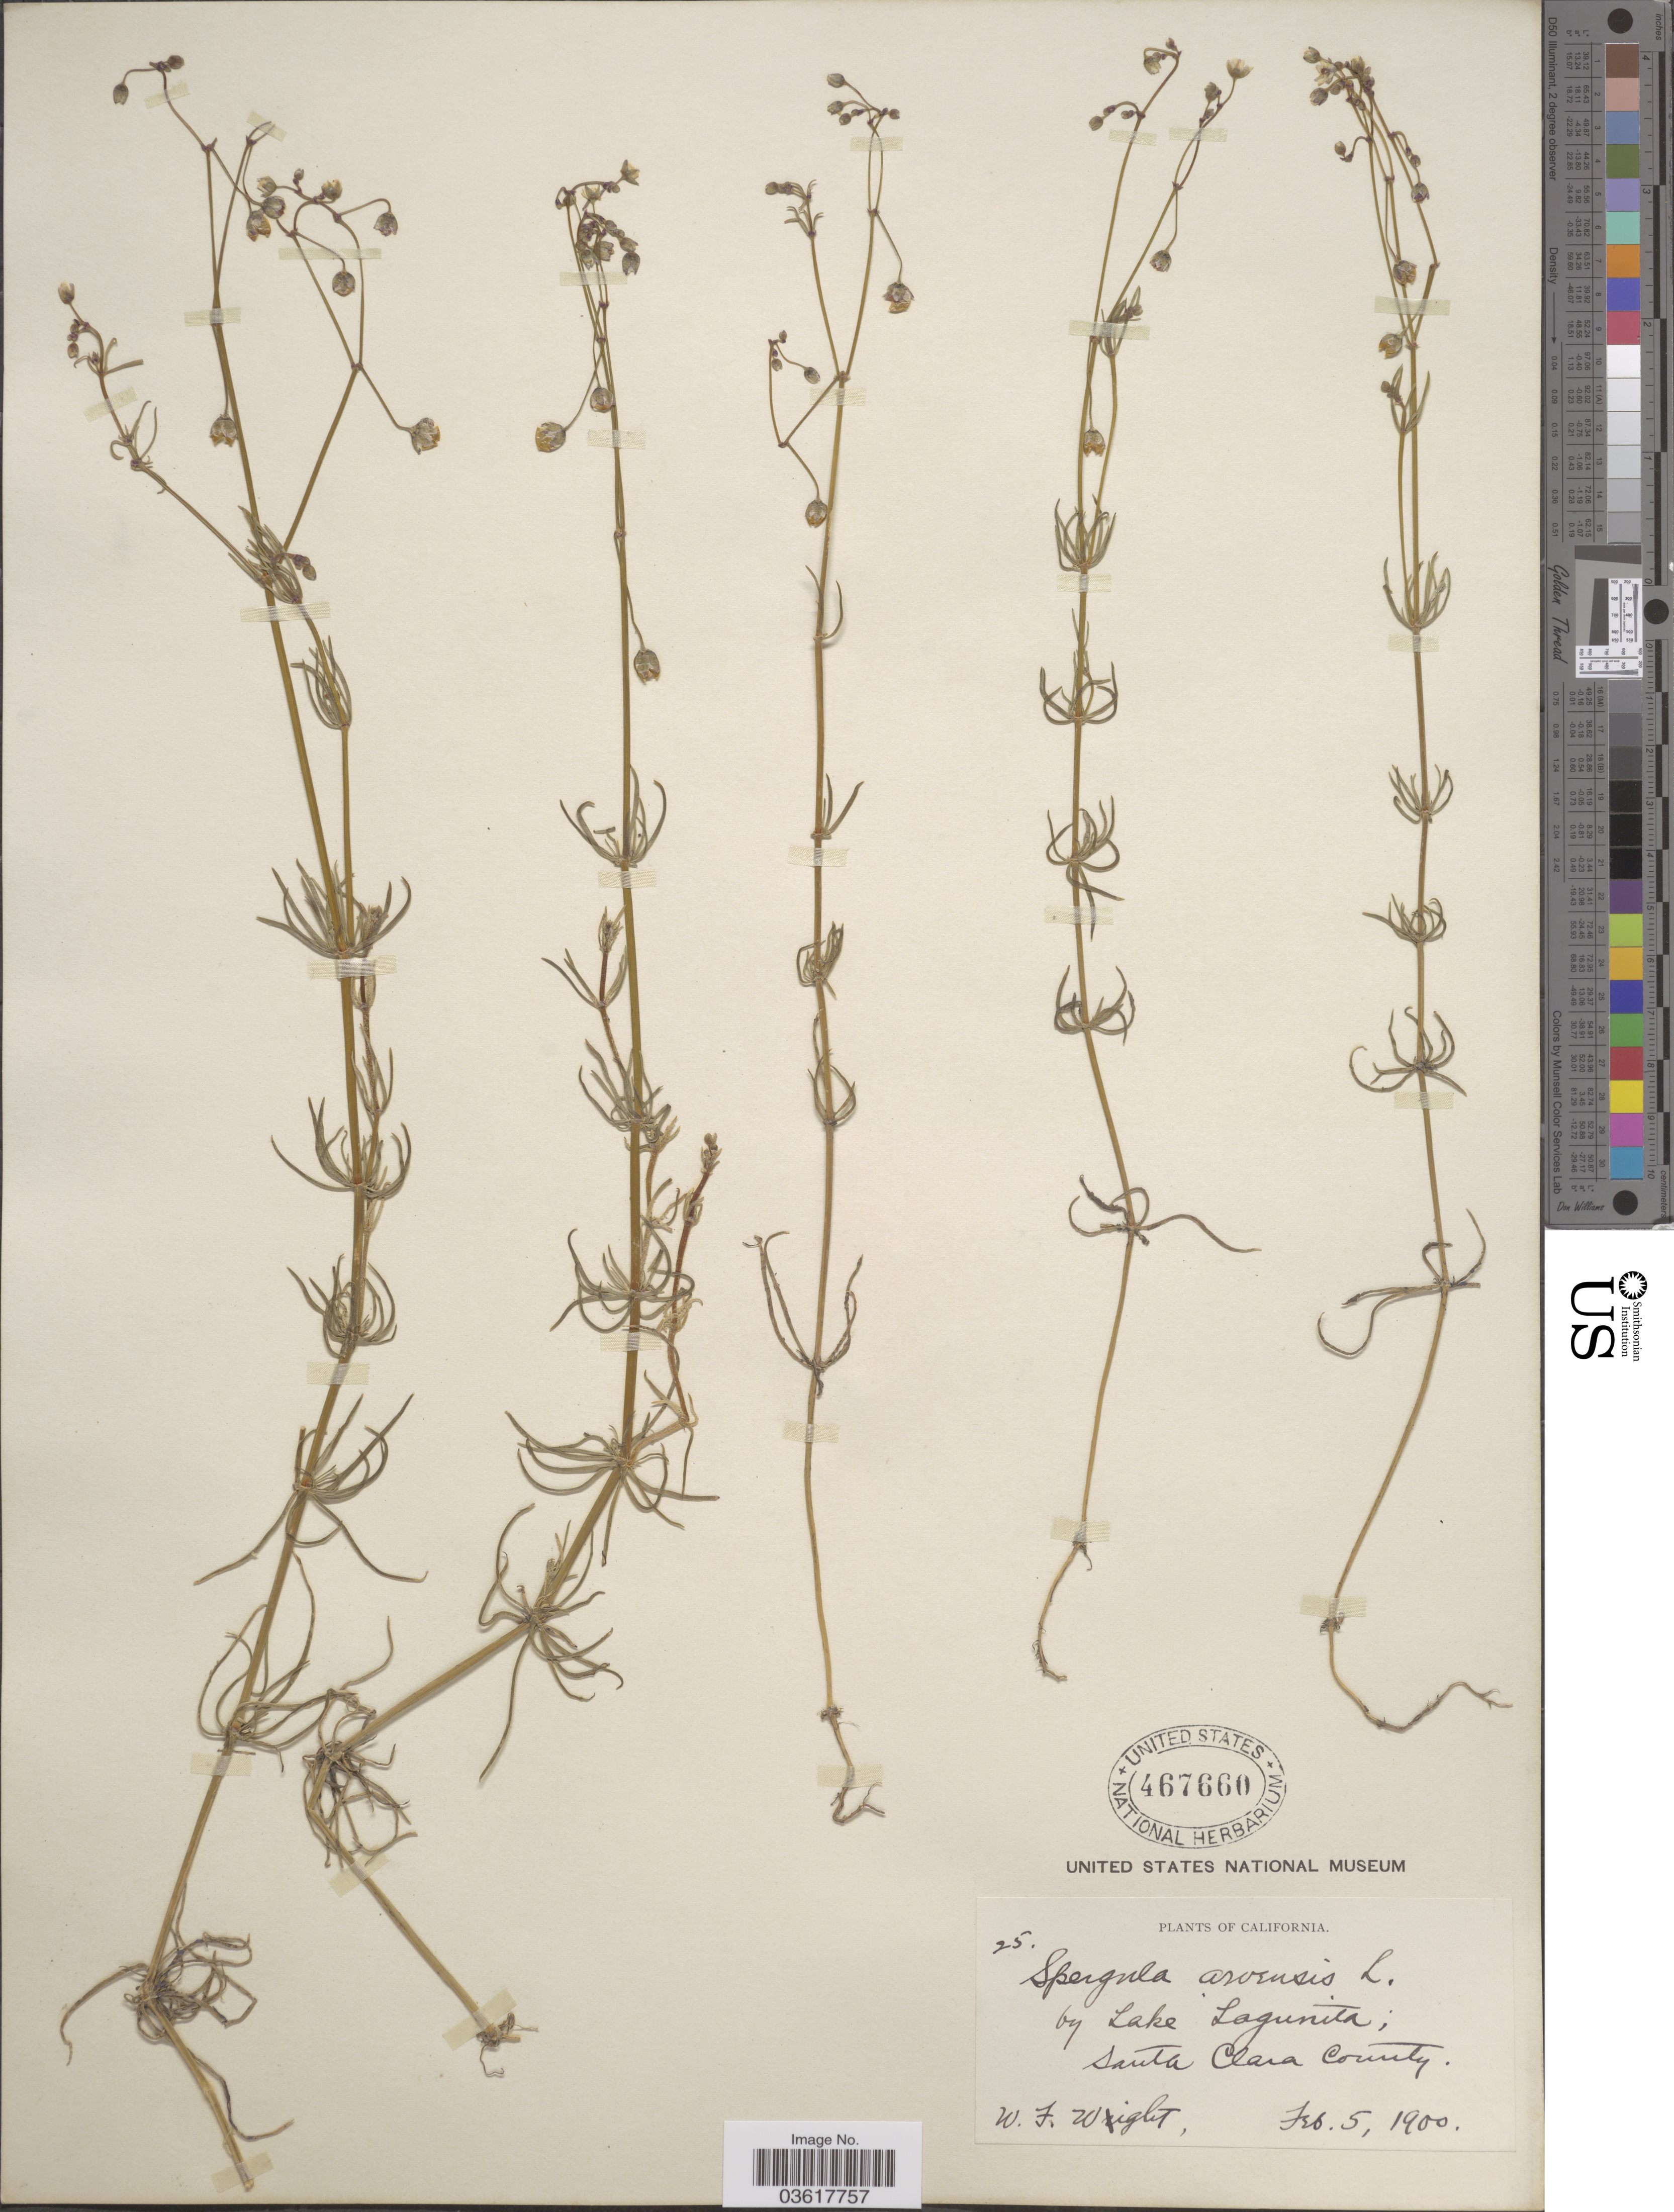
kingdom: Plantae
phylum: Tracheophyta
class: Magnoliopsida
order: Caryophyllales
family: Caryophyllaceae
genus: Spergula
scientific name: Spergula arvensis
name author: L.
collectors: W. Wight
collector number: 25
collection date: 1900-02-05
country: United States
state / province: California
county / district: Santa Clara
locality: By Lake Lagunita. Santa Clara County.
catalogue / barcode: US 467660